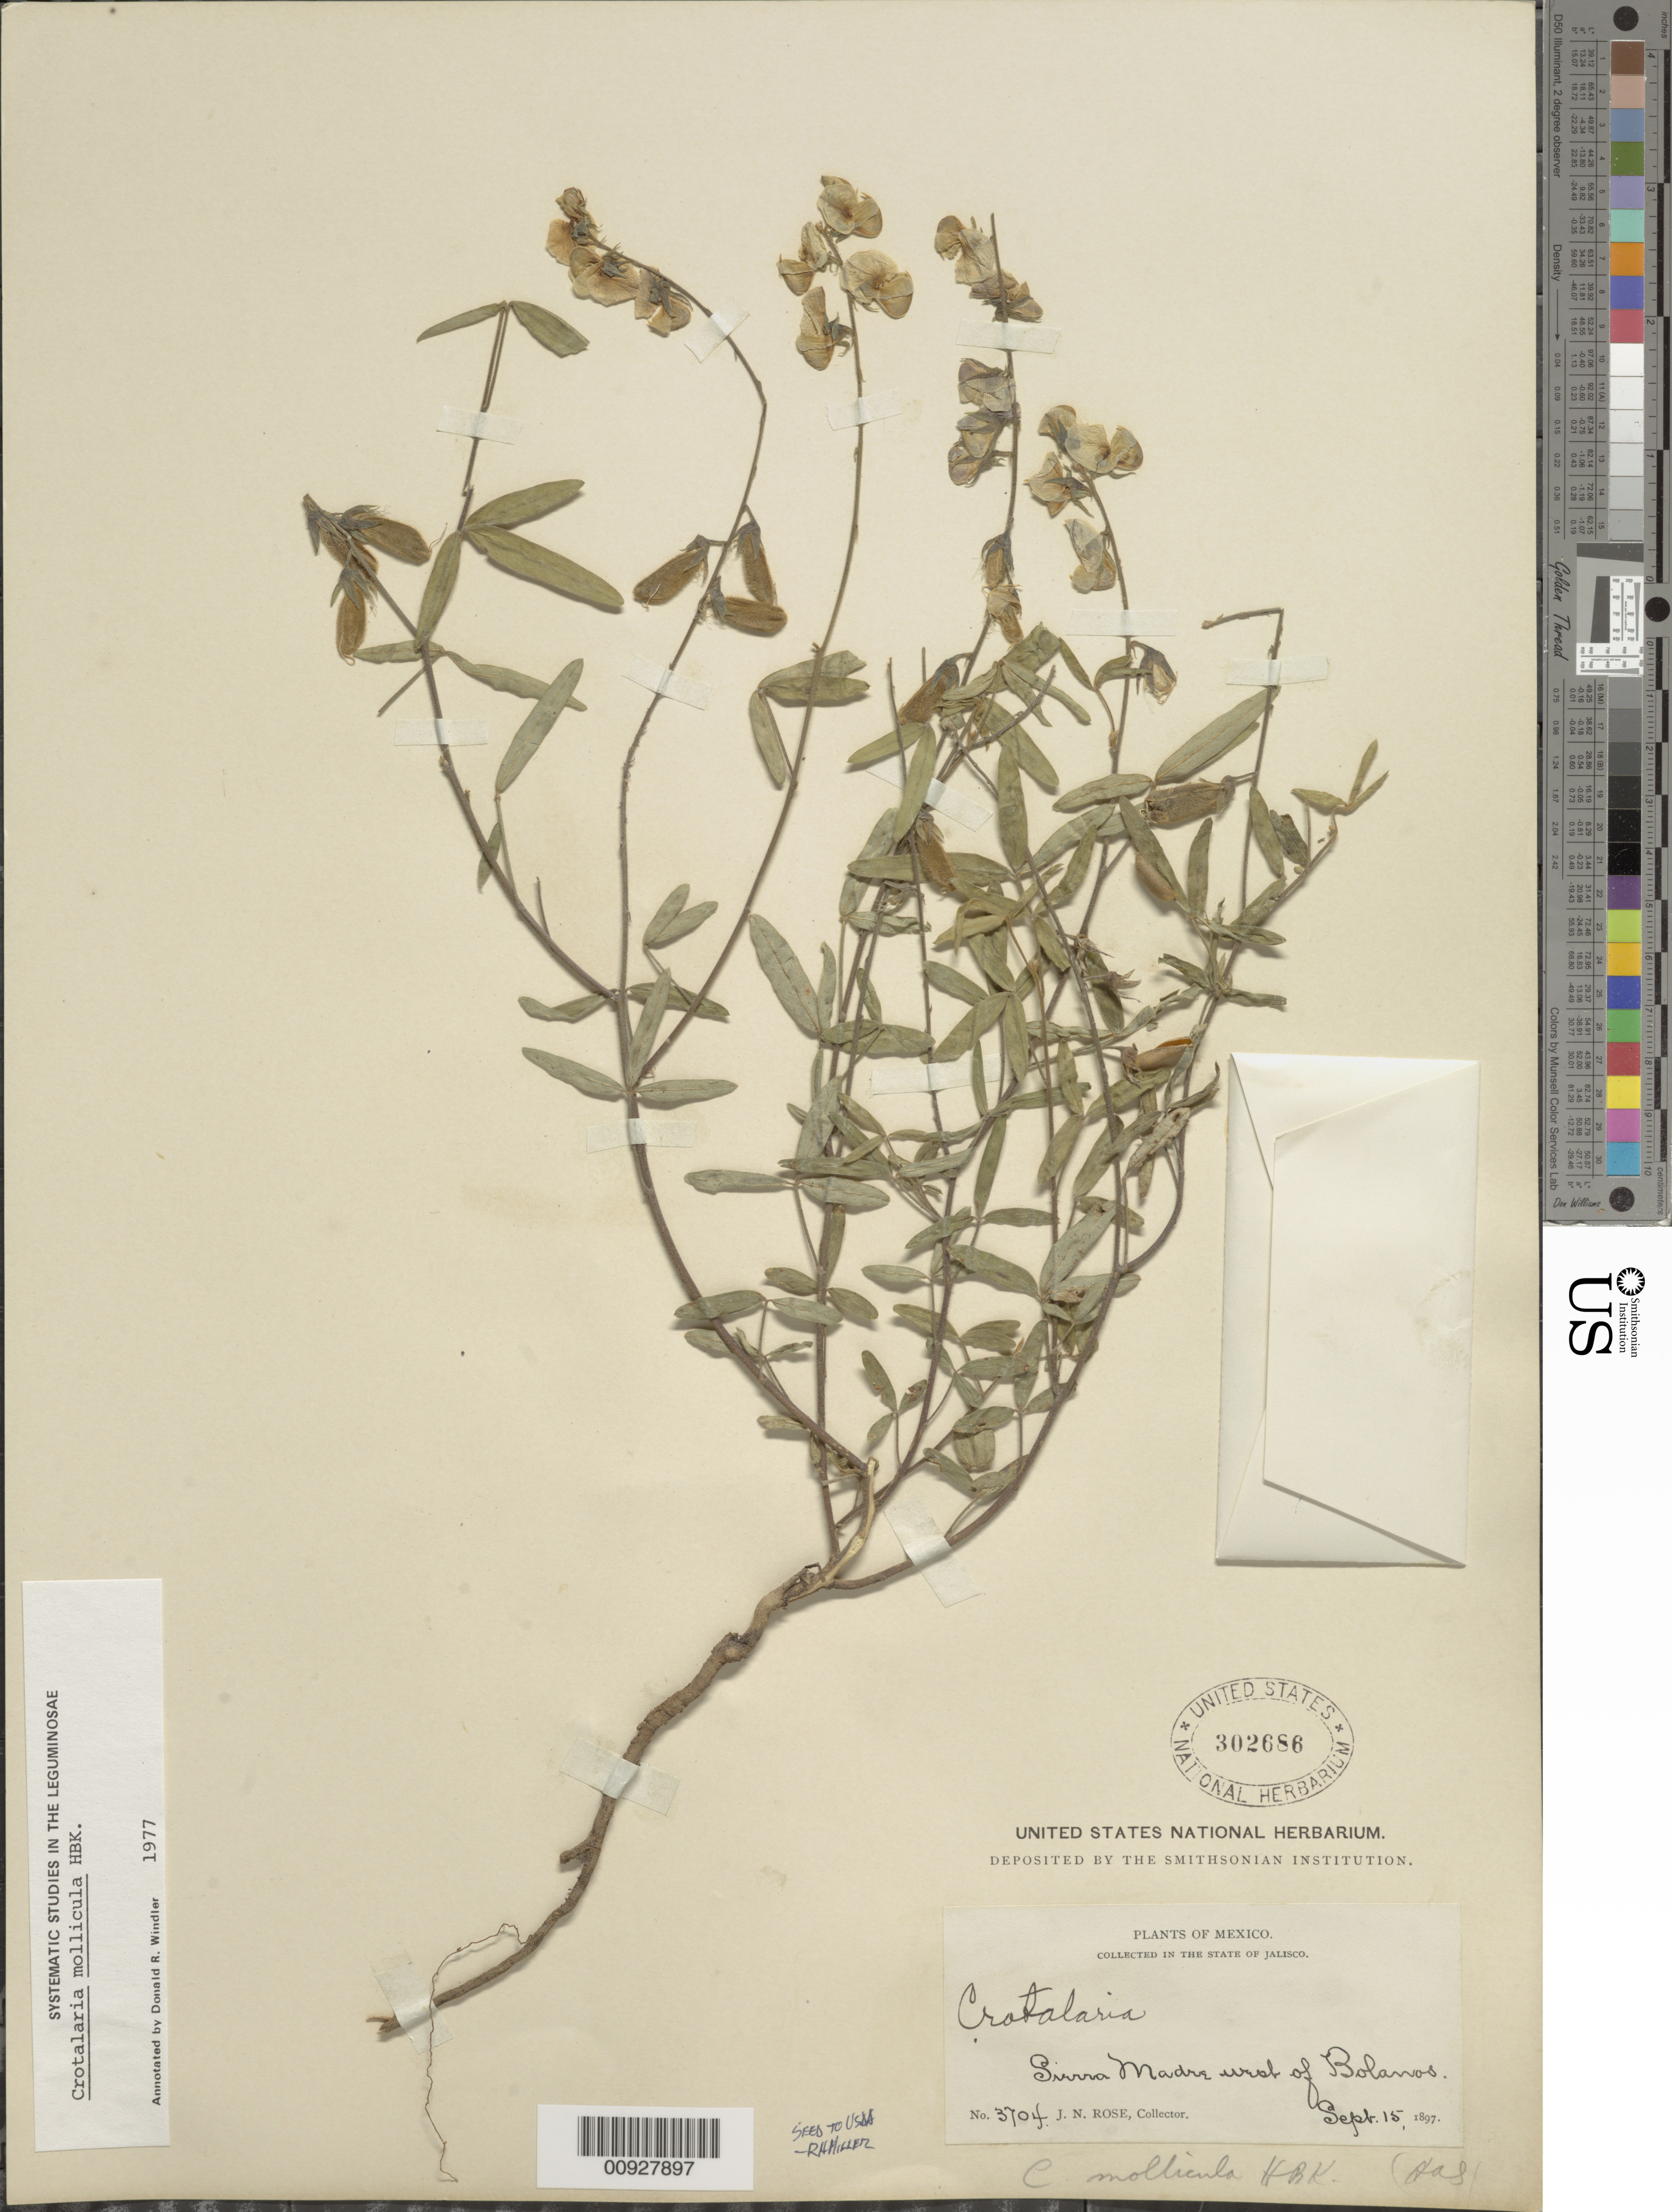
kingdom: Plantae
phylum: Tracheophyta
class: Magnoliopsida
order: Fabales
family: Fabaceae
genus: Crotalaria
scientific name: Crotalaria mollicula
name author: Kunth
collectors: J. N. Rose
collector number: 3704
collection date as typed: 15 Sep 1897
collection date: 1897-09-15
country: Mexico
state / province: Jalisco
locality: Sierra Madre west of Bolanos.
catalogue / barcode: US 302686